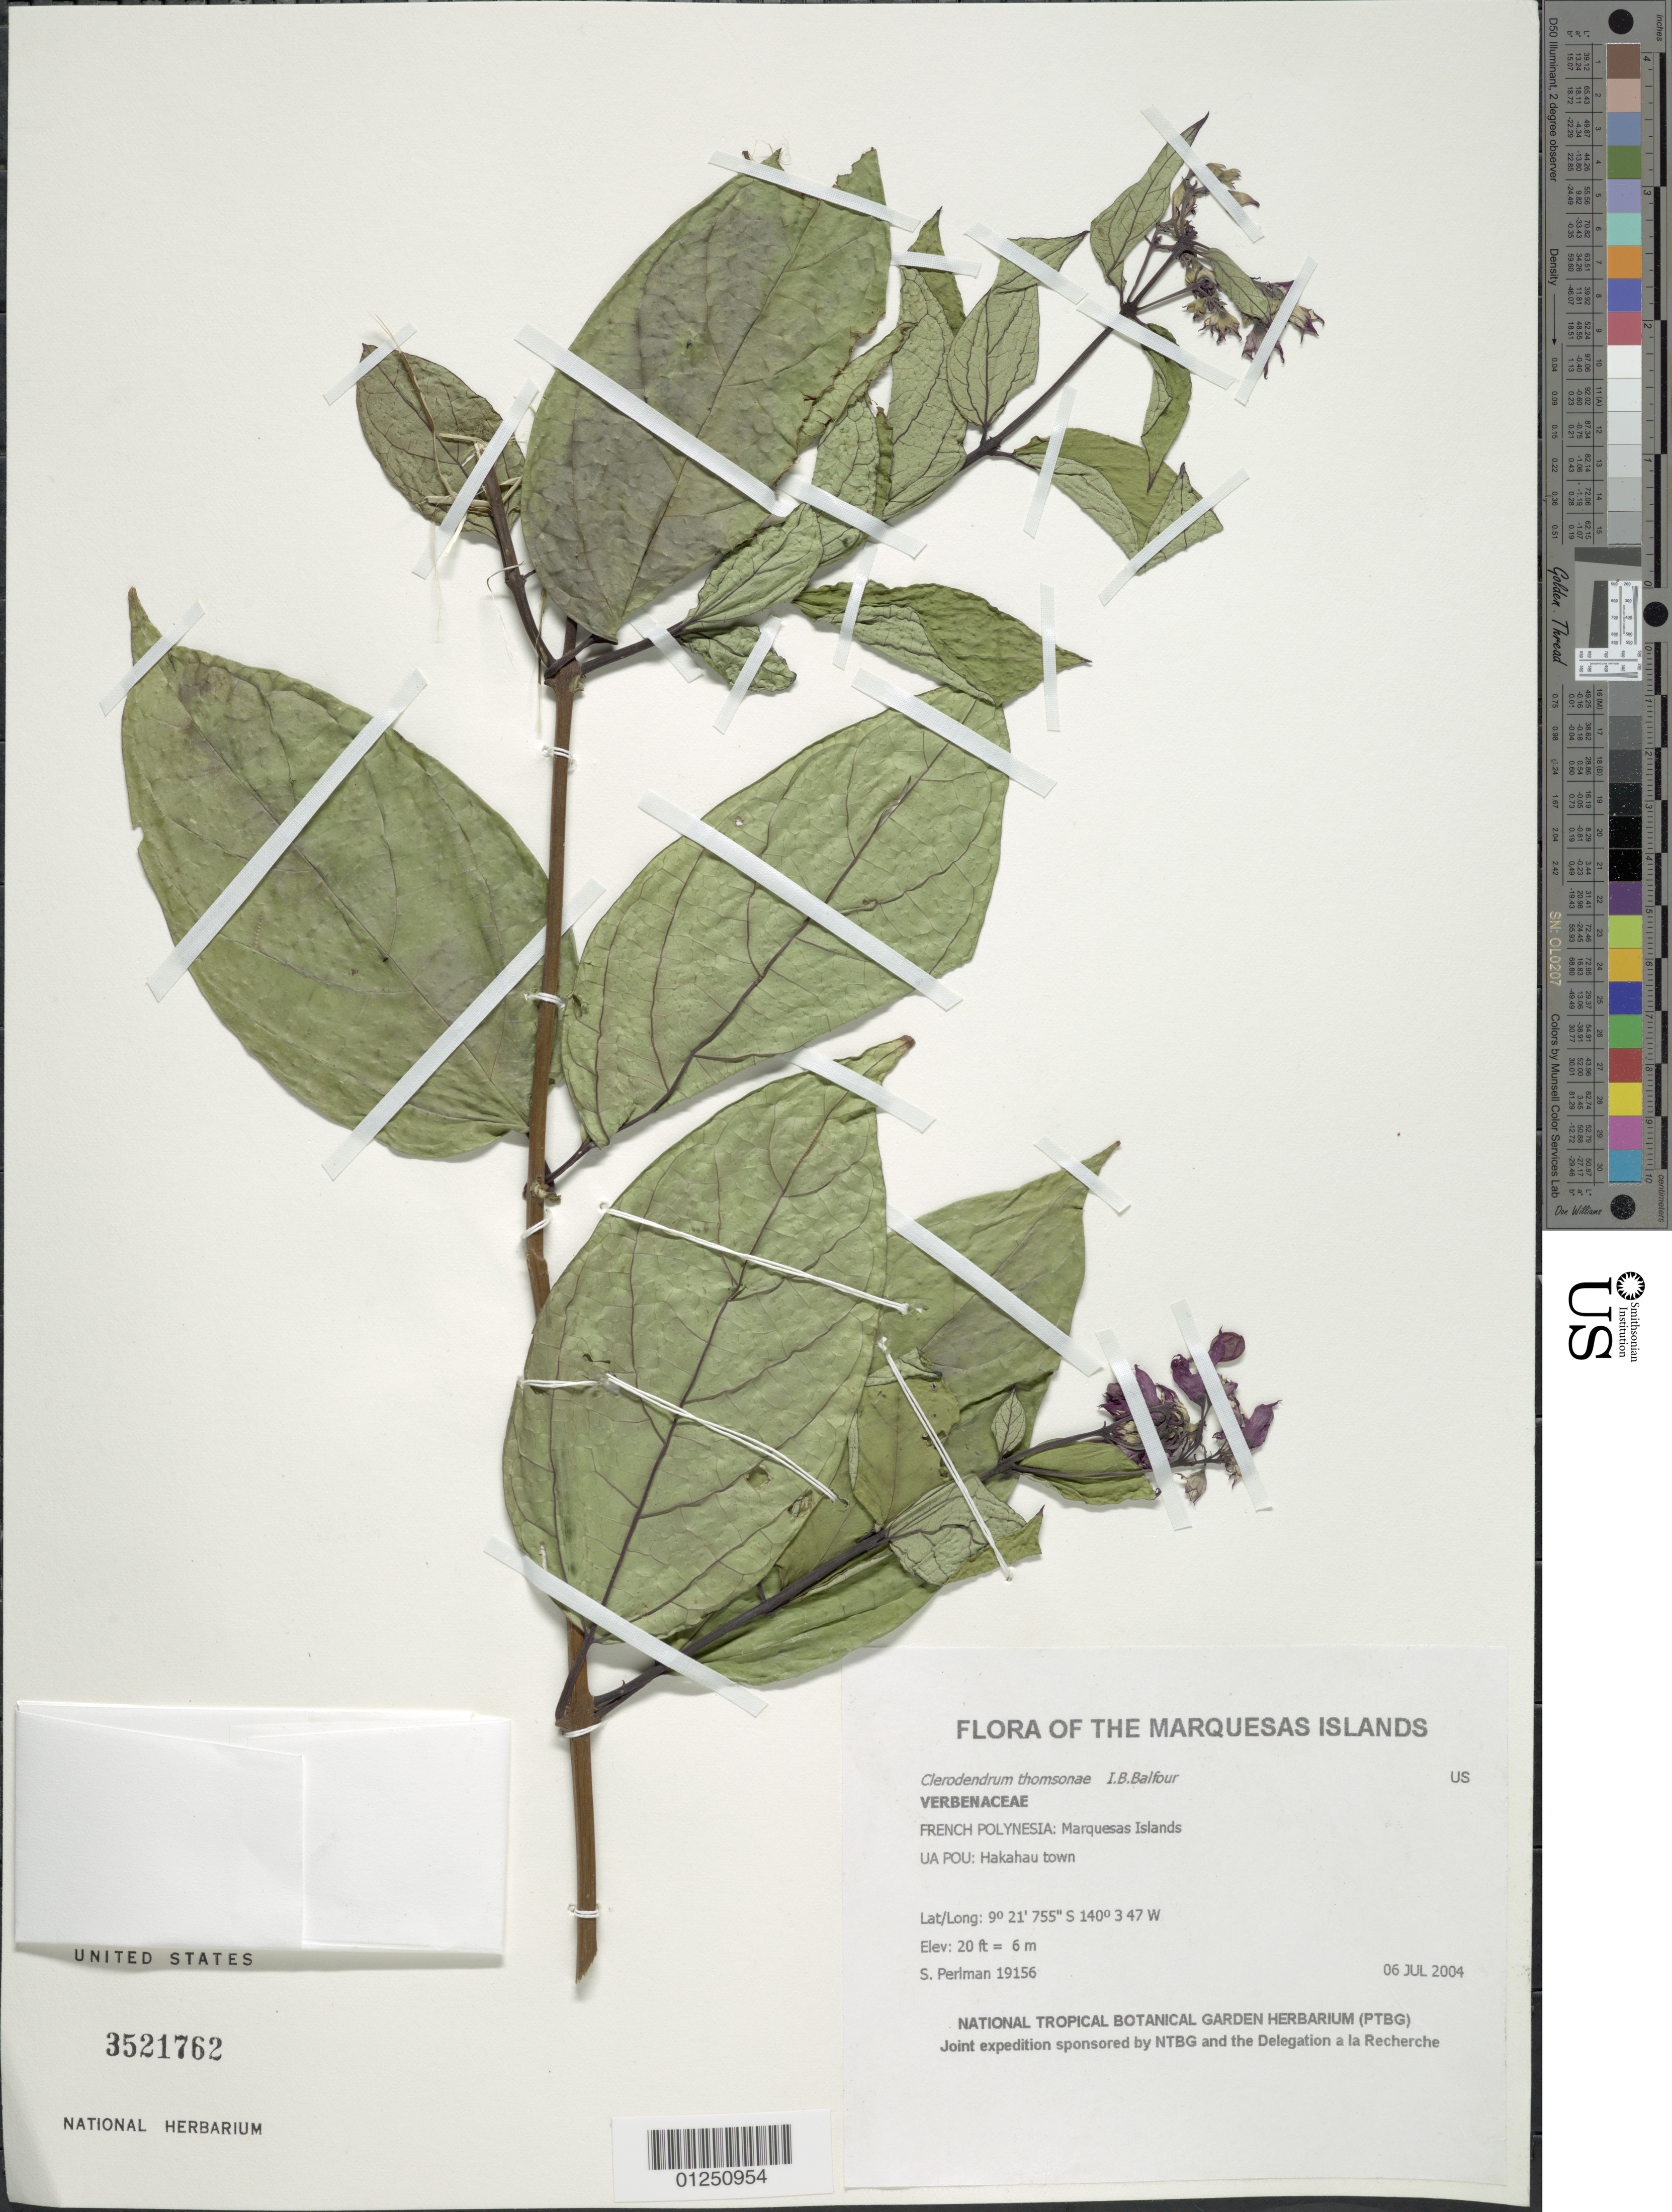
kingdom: Plantae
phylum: Tracheophyta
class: Magnoliopsida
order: Lamiales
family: Lamiaceae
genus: Clerodendrum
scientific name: Clerodendrum thomsoniae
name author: Balf.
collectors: S. P. Perlman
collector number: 19156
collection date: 2004-07-06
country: French Polynesia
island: Ua Pou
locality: Hakahau town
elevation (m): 6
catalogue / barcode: US 3521762